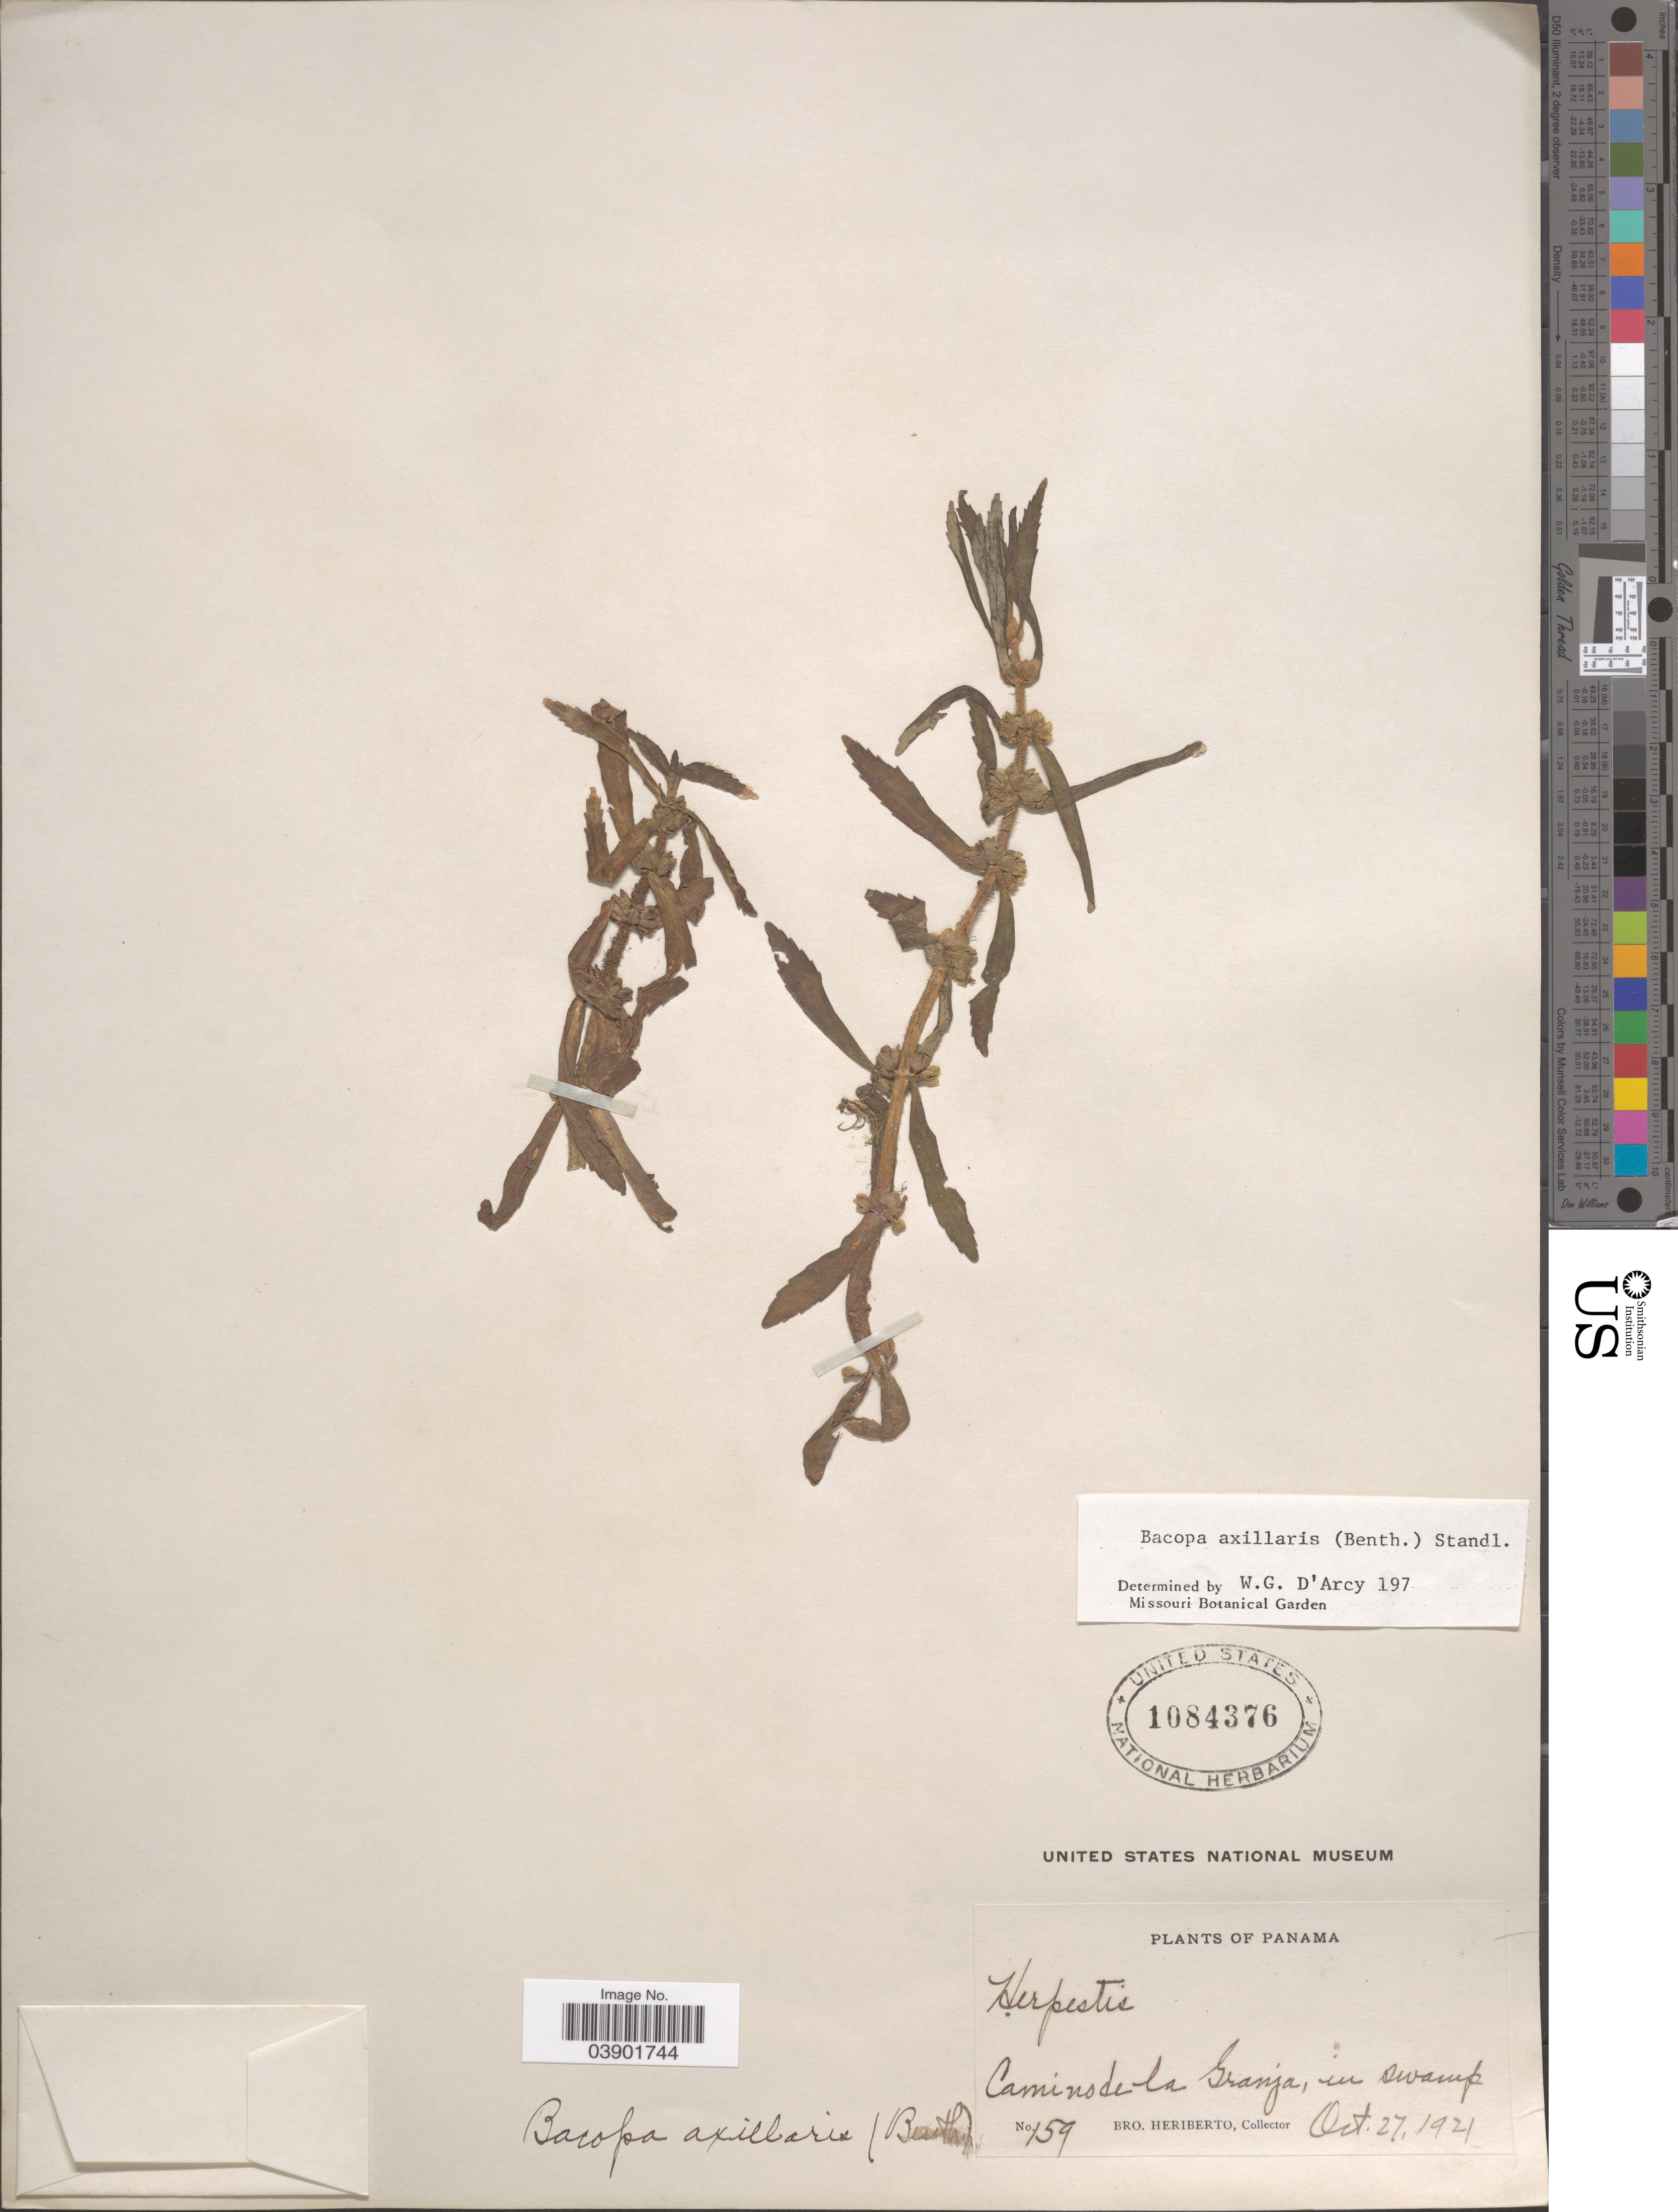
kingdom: Plantae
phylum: Tracheophyta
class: Magnoliopsida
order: Lamiales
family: Plantaginaceae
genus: Bacopa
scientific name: Bacopa axillaris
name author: (Benth.) Standl.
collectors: B. Heriberto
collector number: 159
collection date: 1921-10-27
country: Panama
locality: Camino de Granja, in swamp.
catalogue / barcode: US 1084376